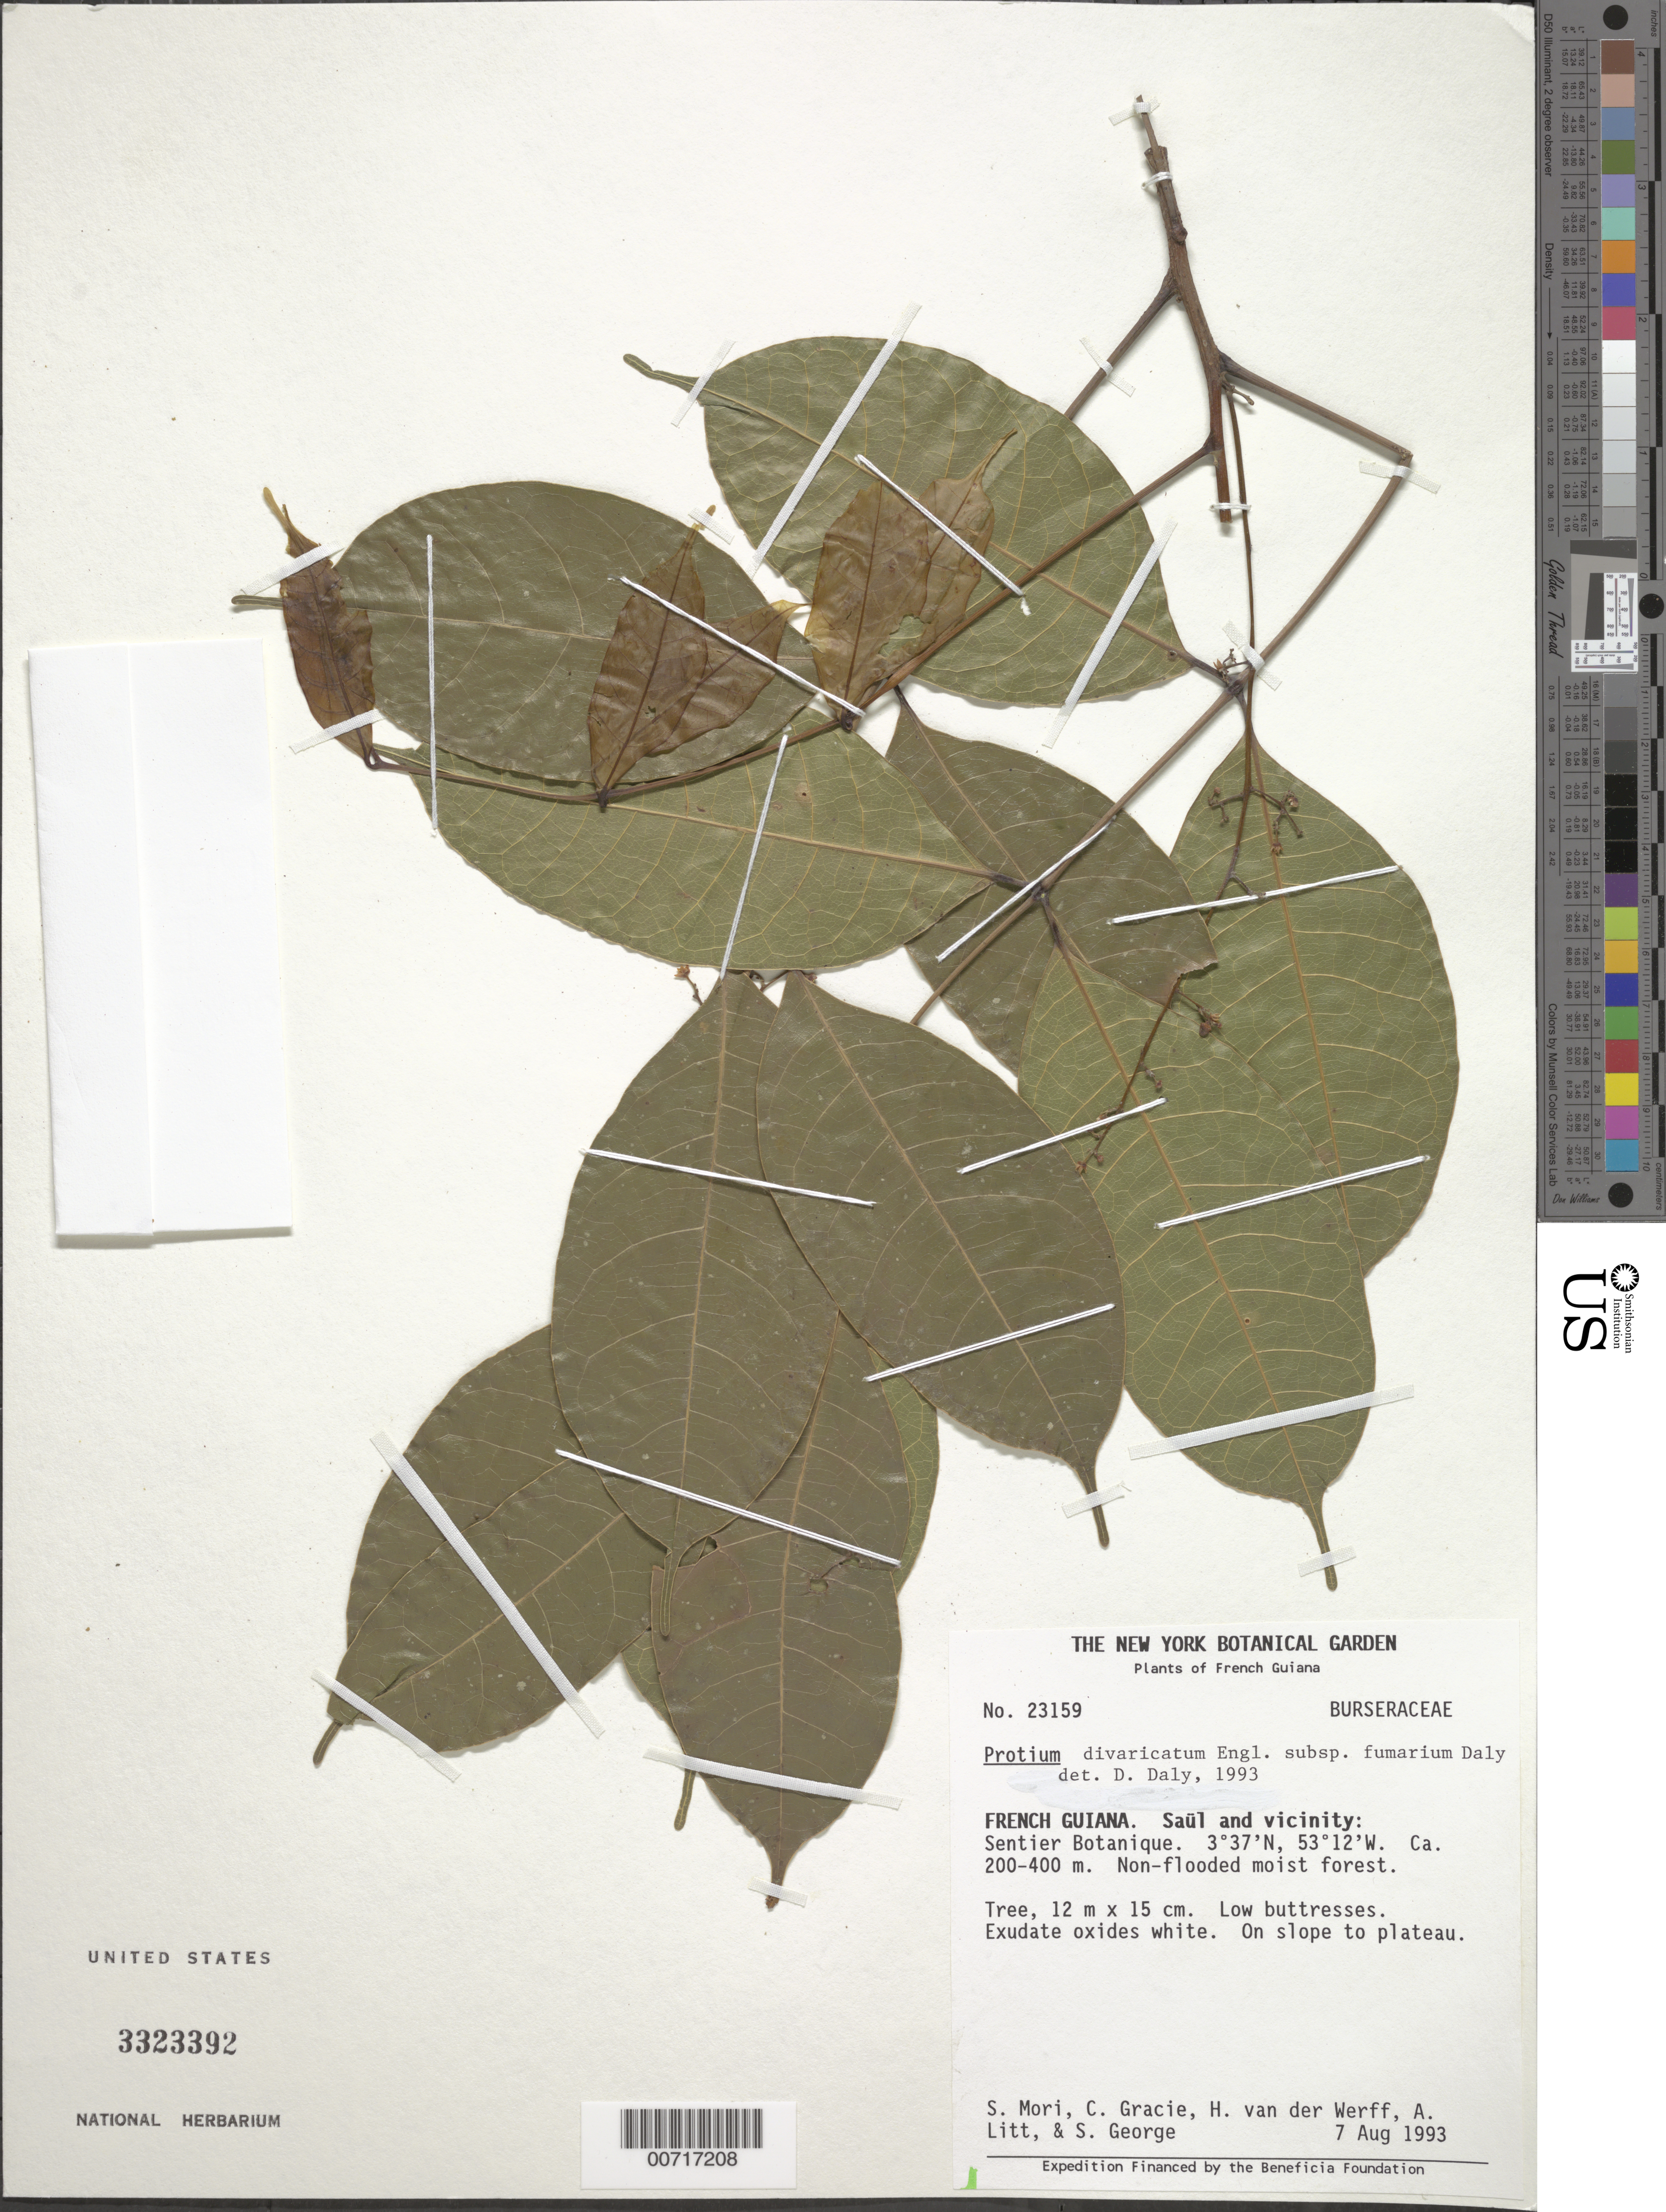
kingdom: Plantae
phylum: Tracheophyta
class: Magnoliopsida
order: Sapindales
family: Burseraceae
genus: Protium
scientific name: Protium divaricatum subsp. fumarium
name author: Daly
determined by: Daly, D. C.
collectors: S. Mori, C. A. Gracie, H. van der Werff, A. Litt & S. George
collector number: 23159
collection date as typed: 7-Aug-93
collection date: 1993-08-07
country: French Guiana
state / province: Saint-Laurent-du-Maroni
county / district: Saül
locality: Saül and vic., Sentier Botanique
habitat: Non-flooded moist forest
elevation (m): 200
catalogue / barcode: US 3323392